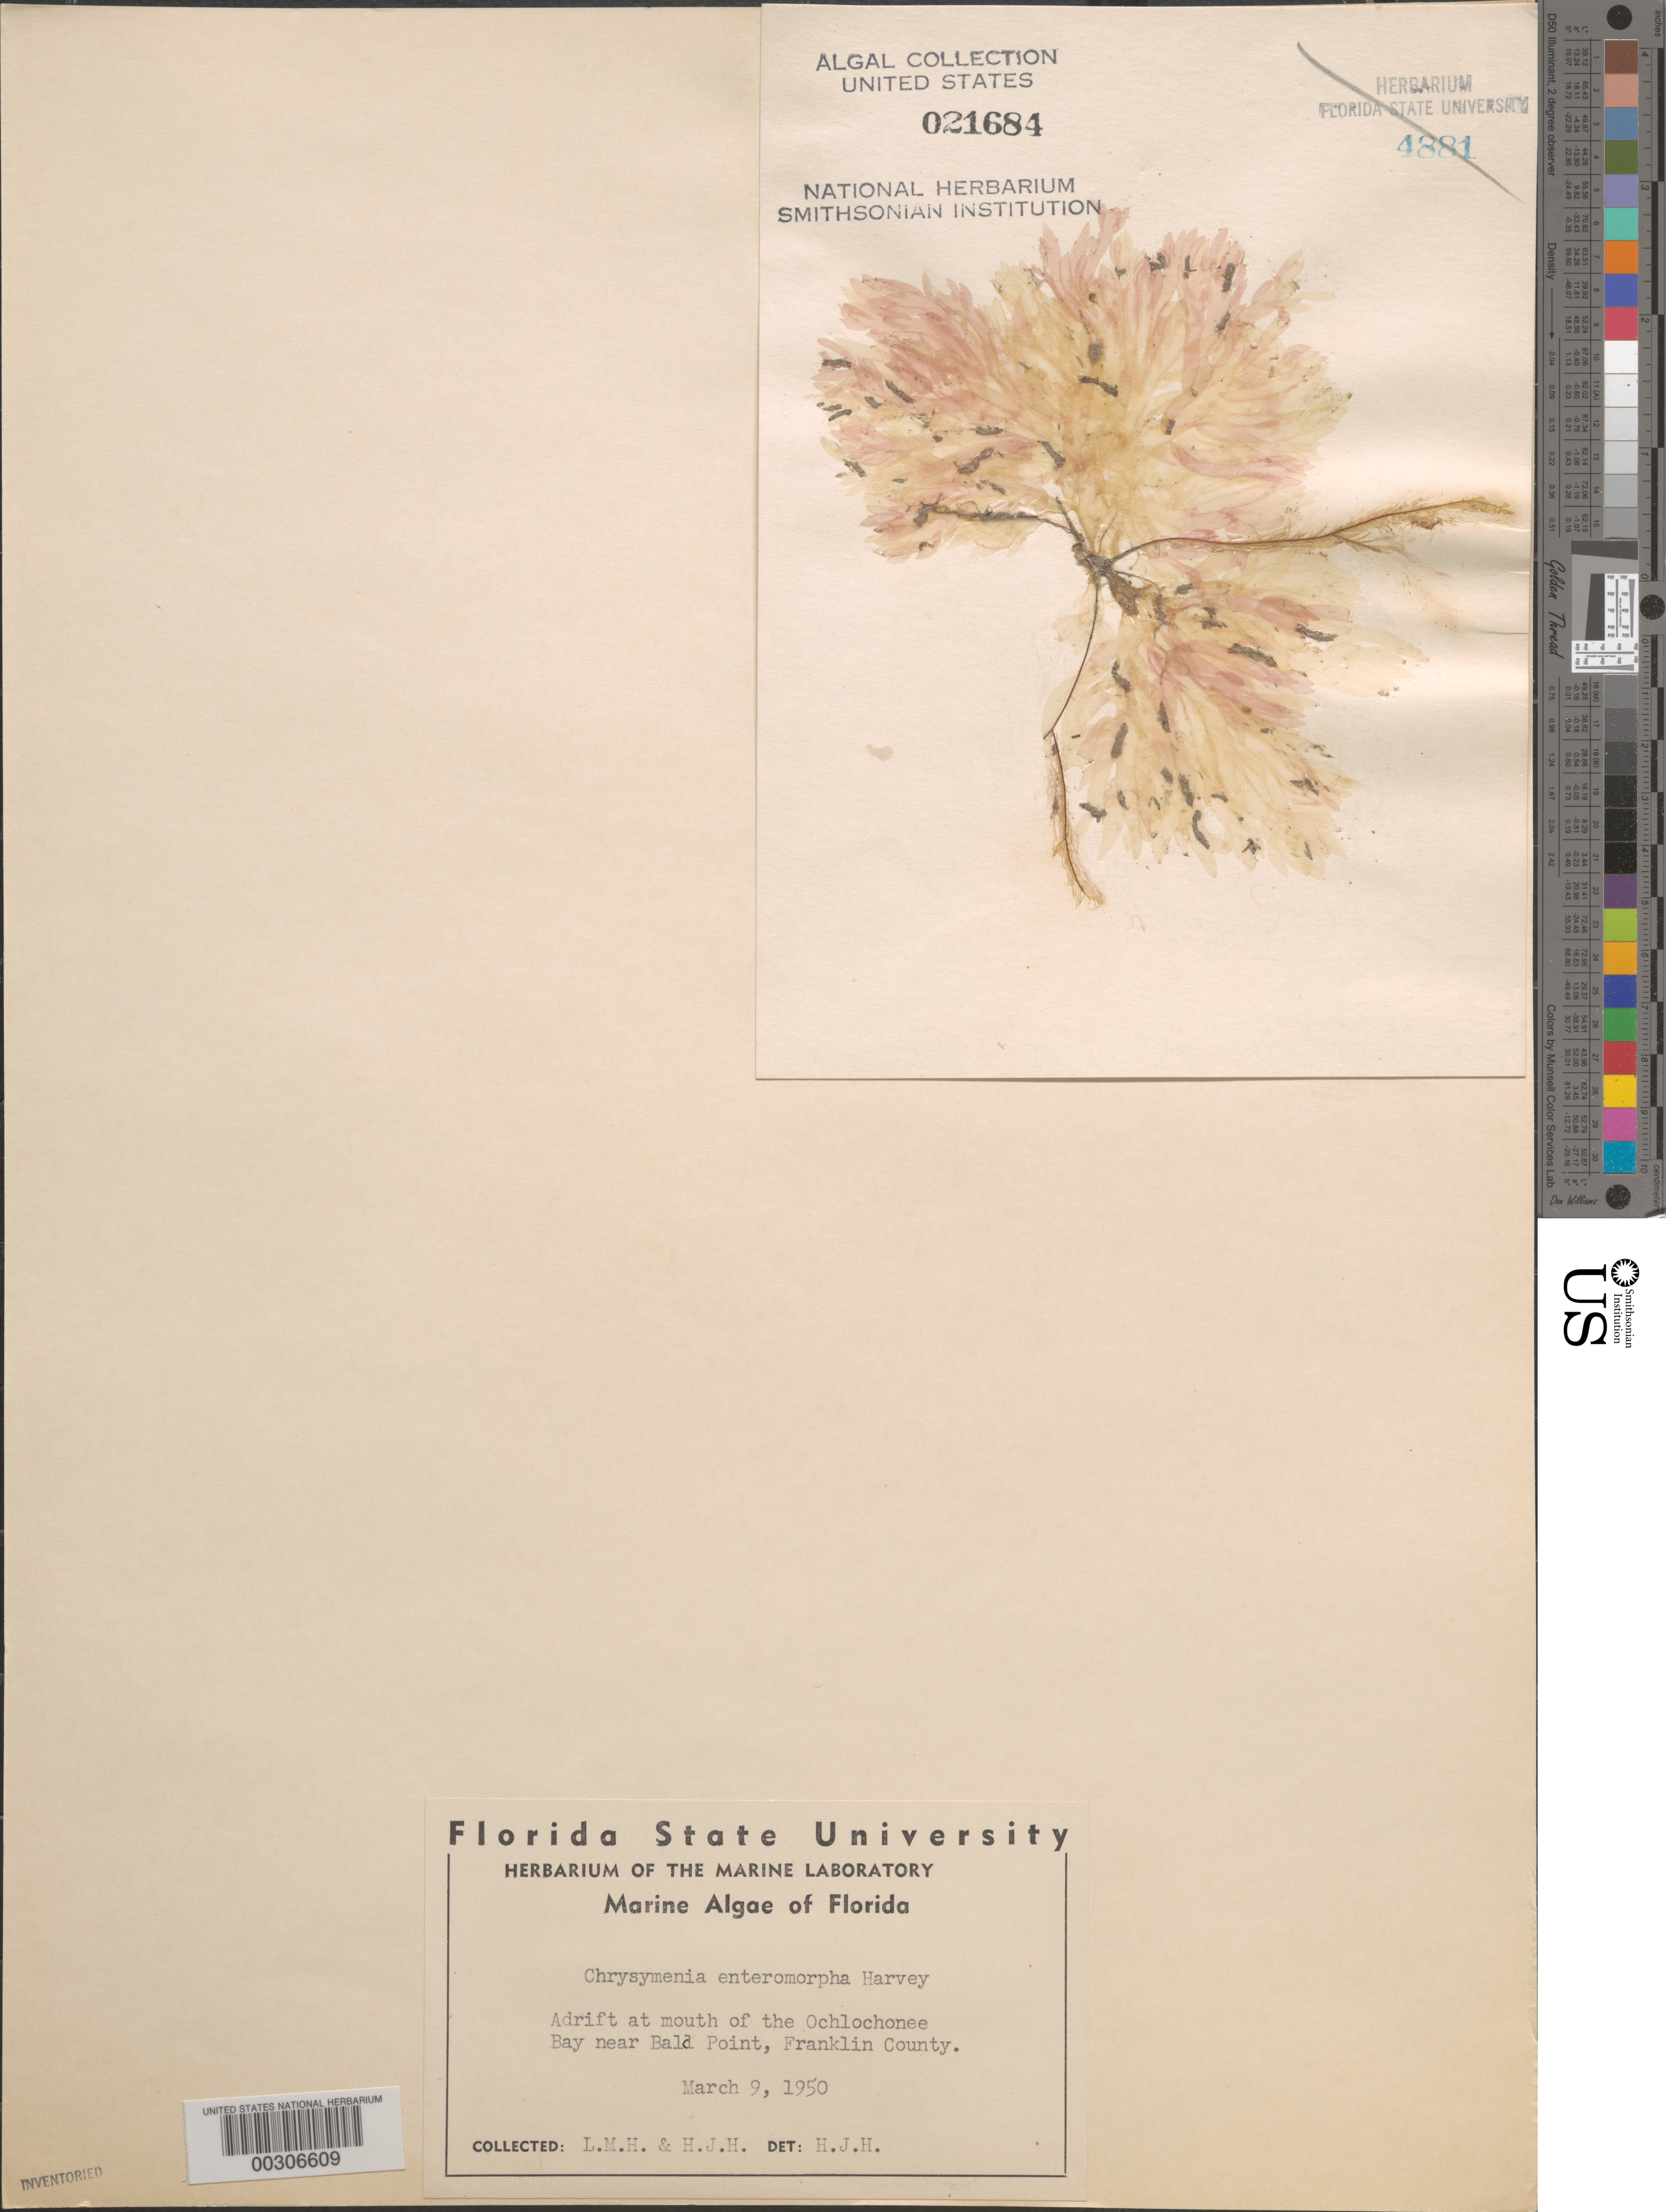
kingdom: Plantae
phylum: Rhodophyta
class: Florideophyceae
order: Rhodymeniales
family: Rhodymeniaceae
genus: Botryocladia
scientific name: Botryocladia enteromorpha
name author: (Harv.) W.E. Schmidt et al. in W.E. Schmidt et al.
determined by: Algae name updating Project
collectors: L. Henry & H. J. Humm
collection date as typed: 09 Mar 1950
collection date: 1950-03-09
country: United States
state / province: Florida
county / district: Franklin County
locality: Ochlockonee Bay near Bald Point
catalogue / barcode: US 21684